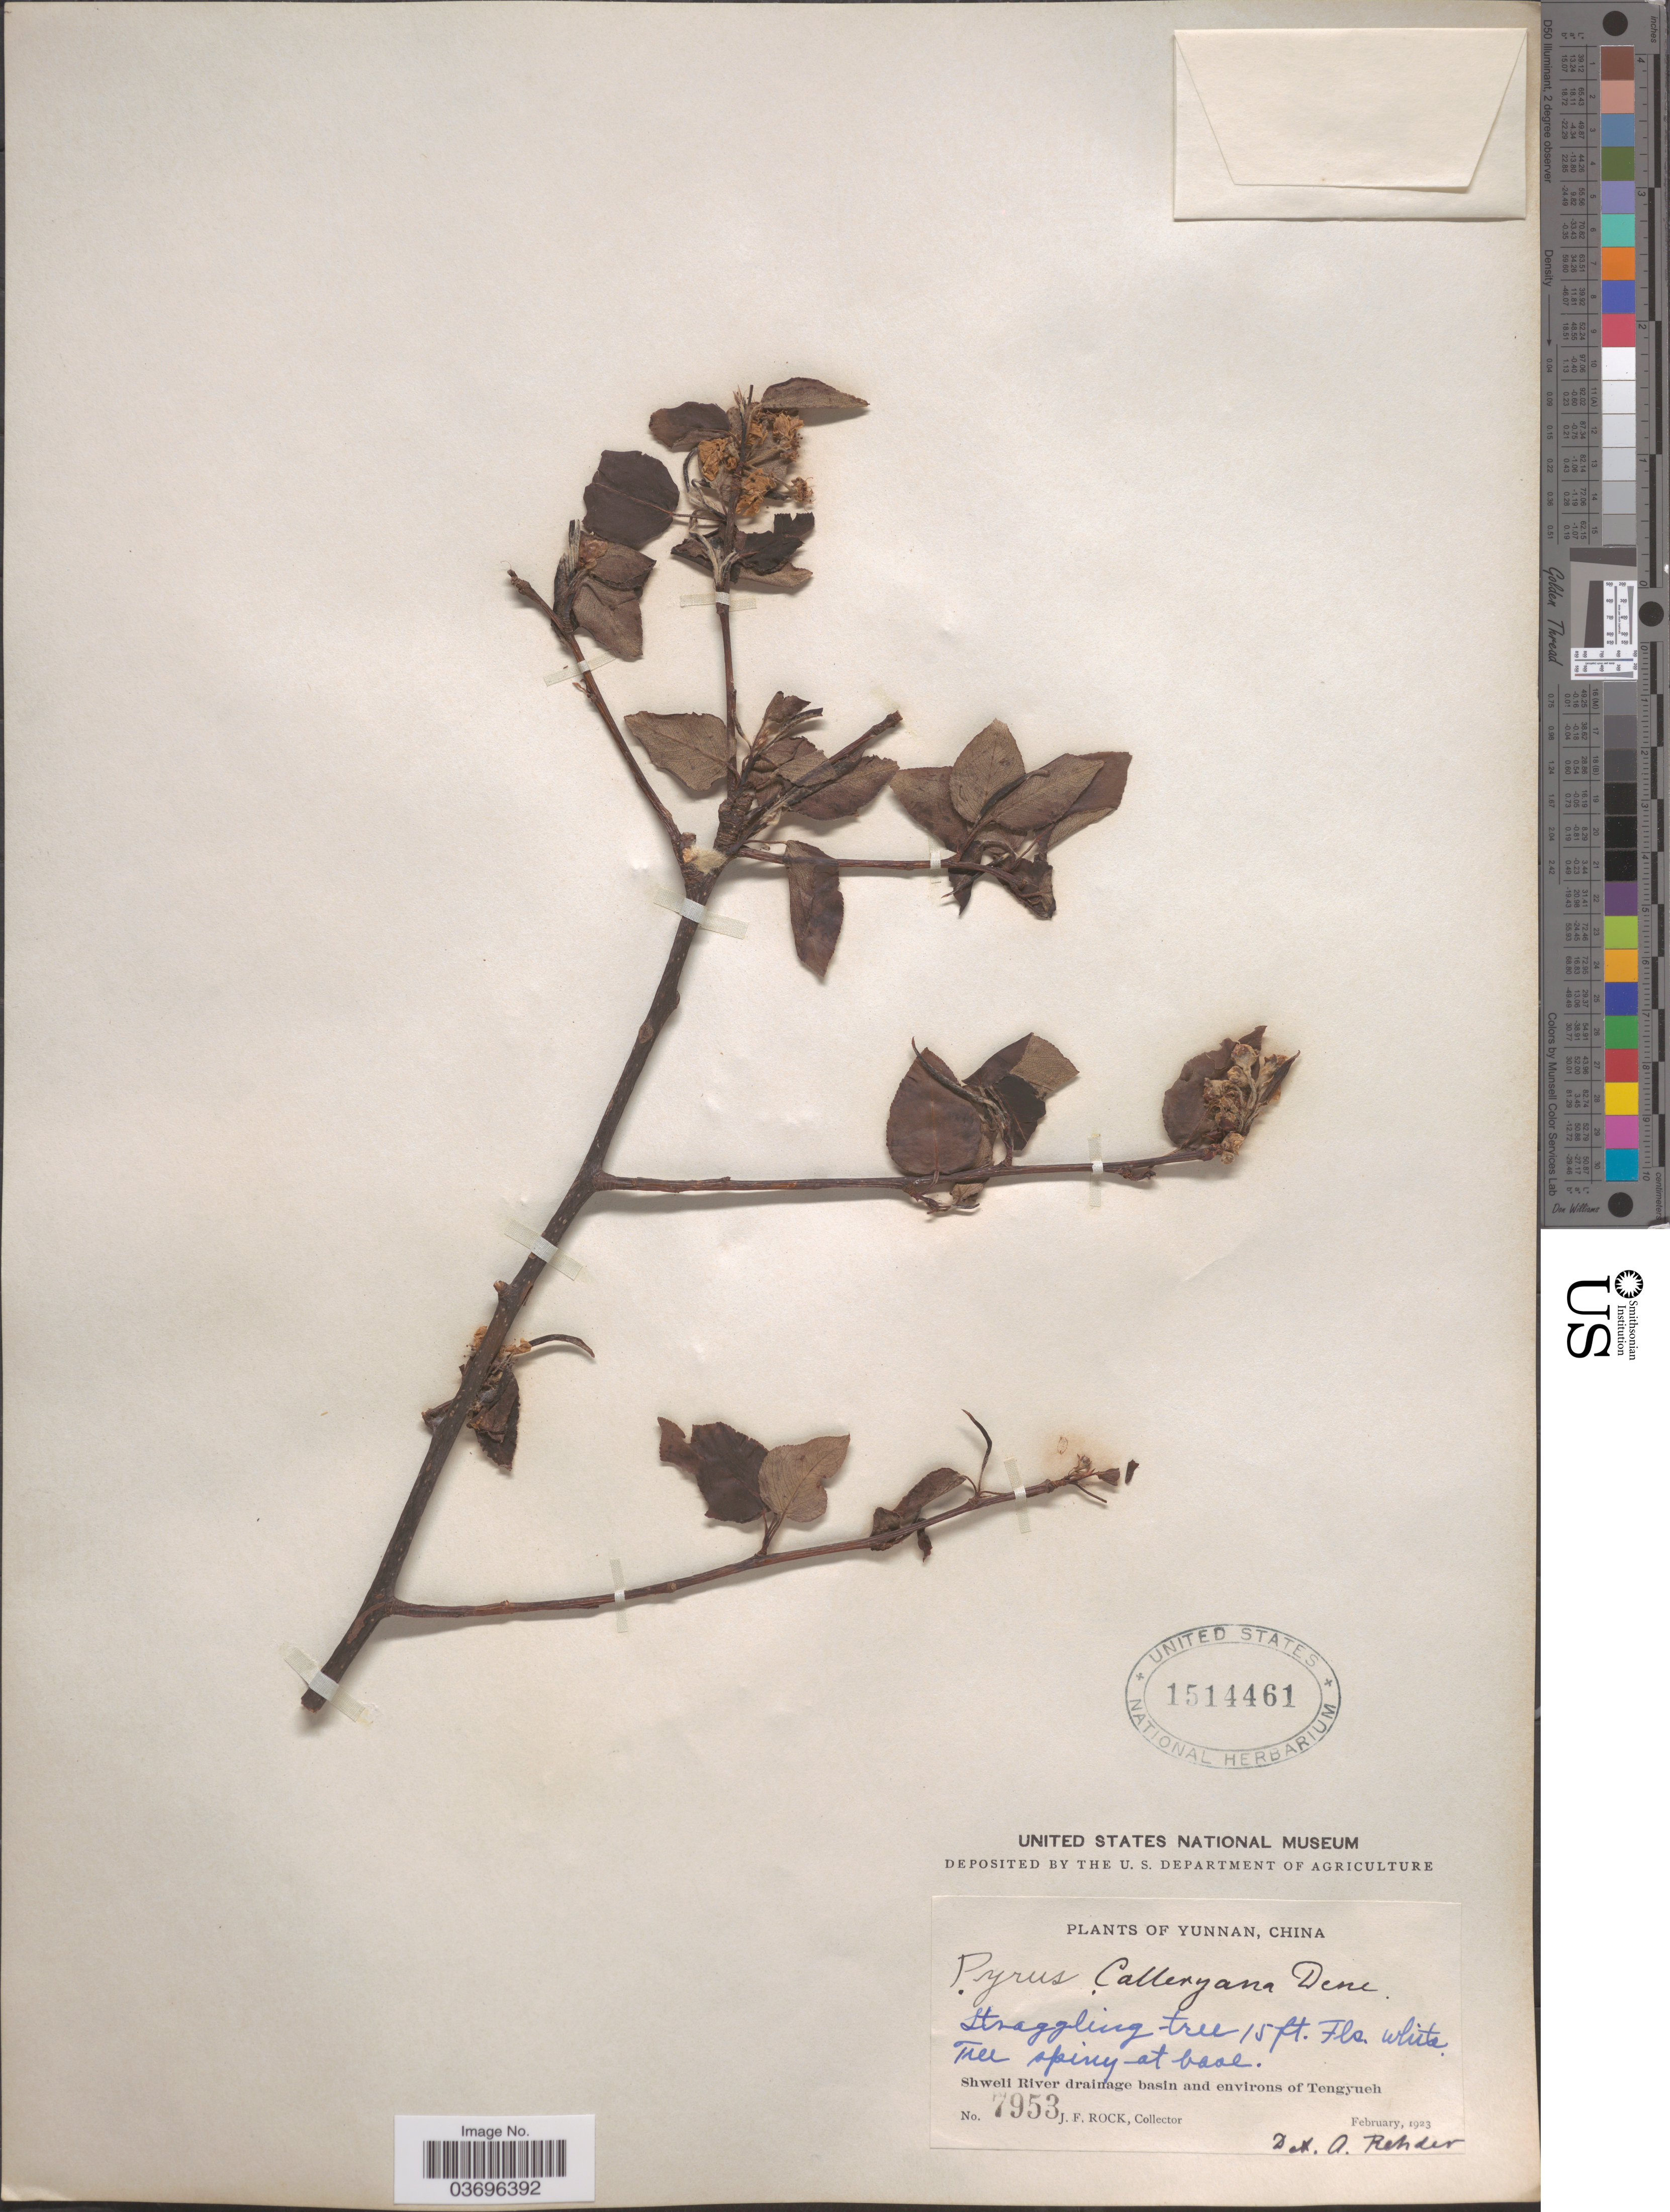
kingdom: Plantae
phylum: Tracheophyta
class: Magnoliopsida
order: Rosales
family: Rosaceae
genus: Pyrus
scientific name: Pyrus calleryana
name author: Decne.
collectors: J. Rock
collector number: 7953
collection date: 1923-02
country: China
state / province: Yunnan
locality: Shweli River drainage basin and environs of Tengyueh.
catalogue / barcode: US 1514461